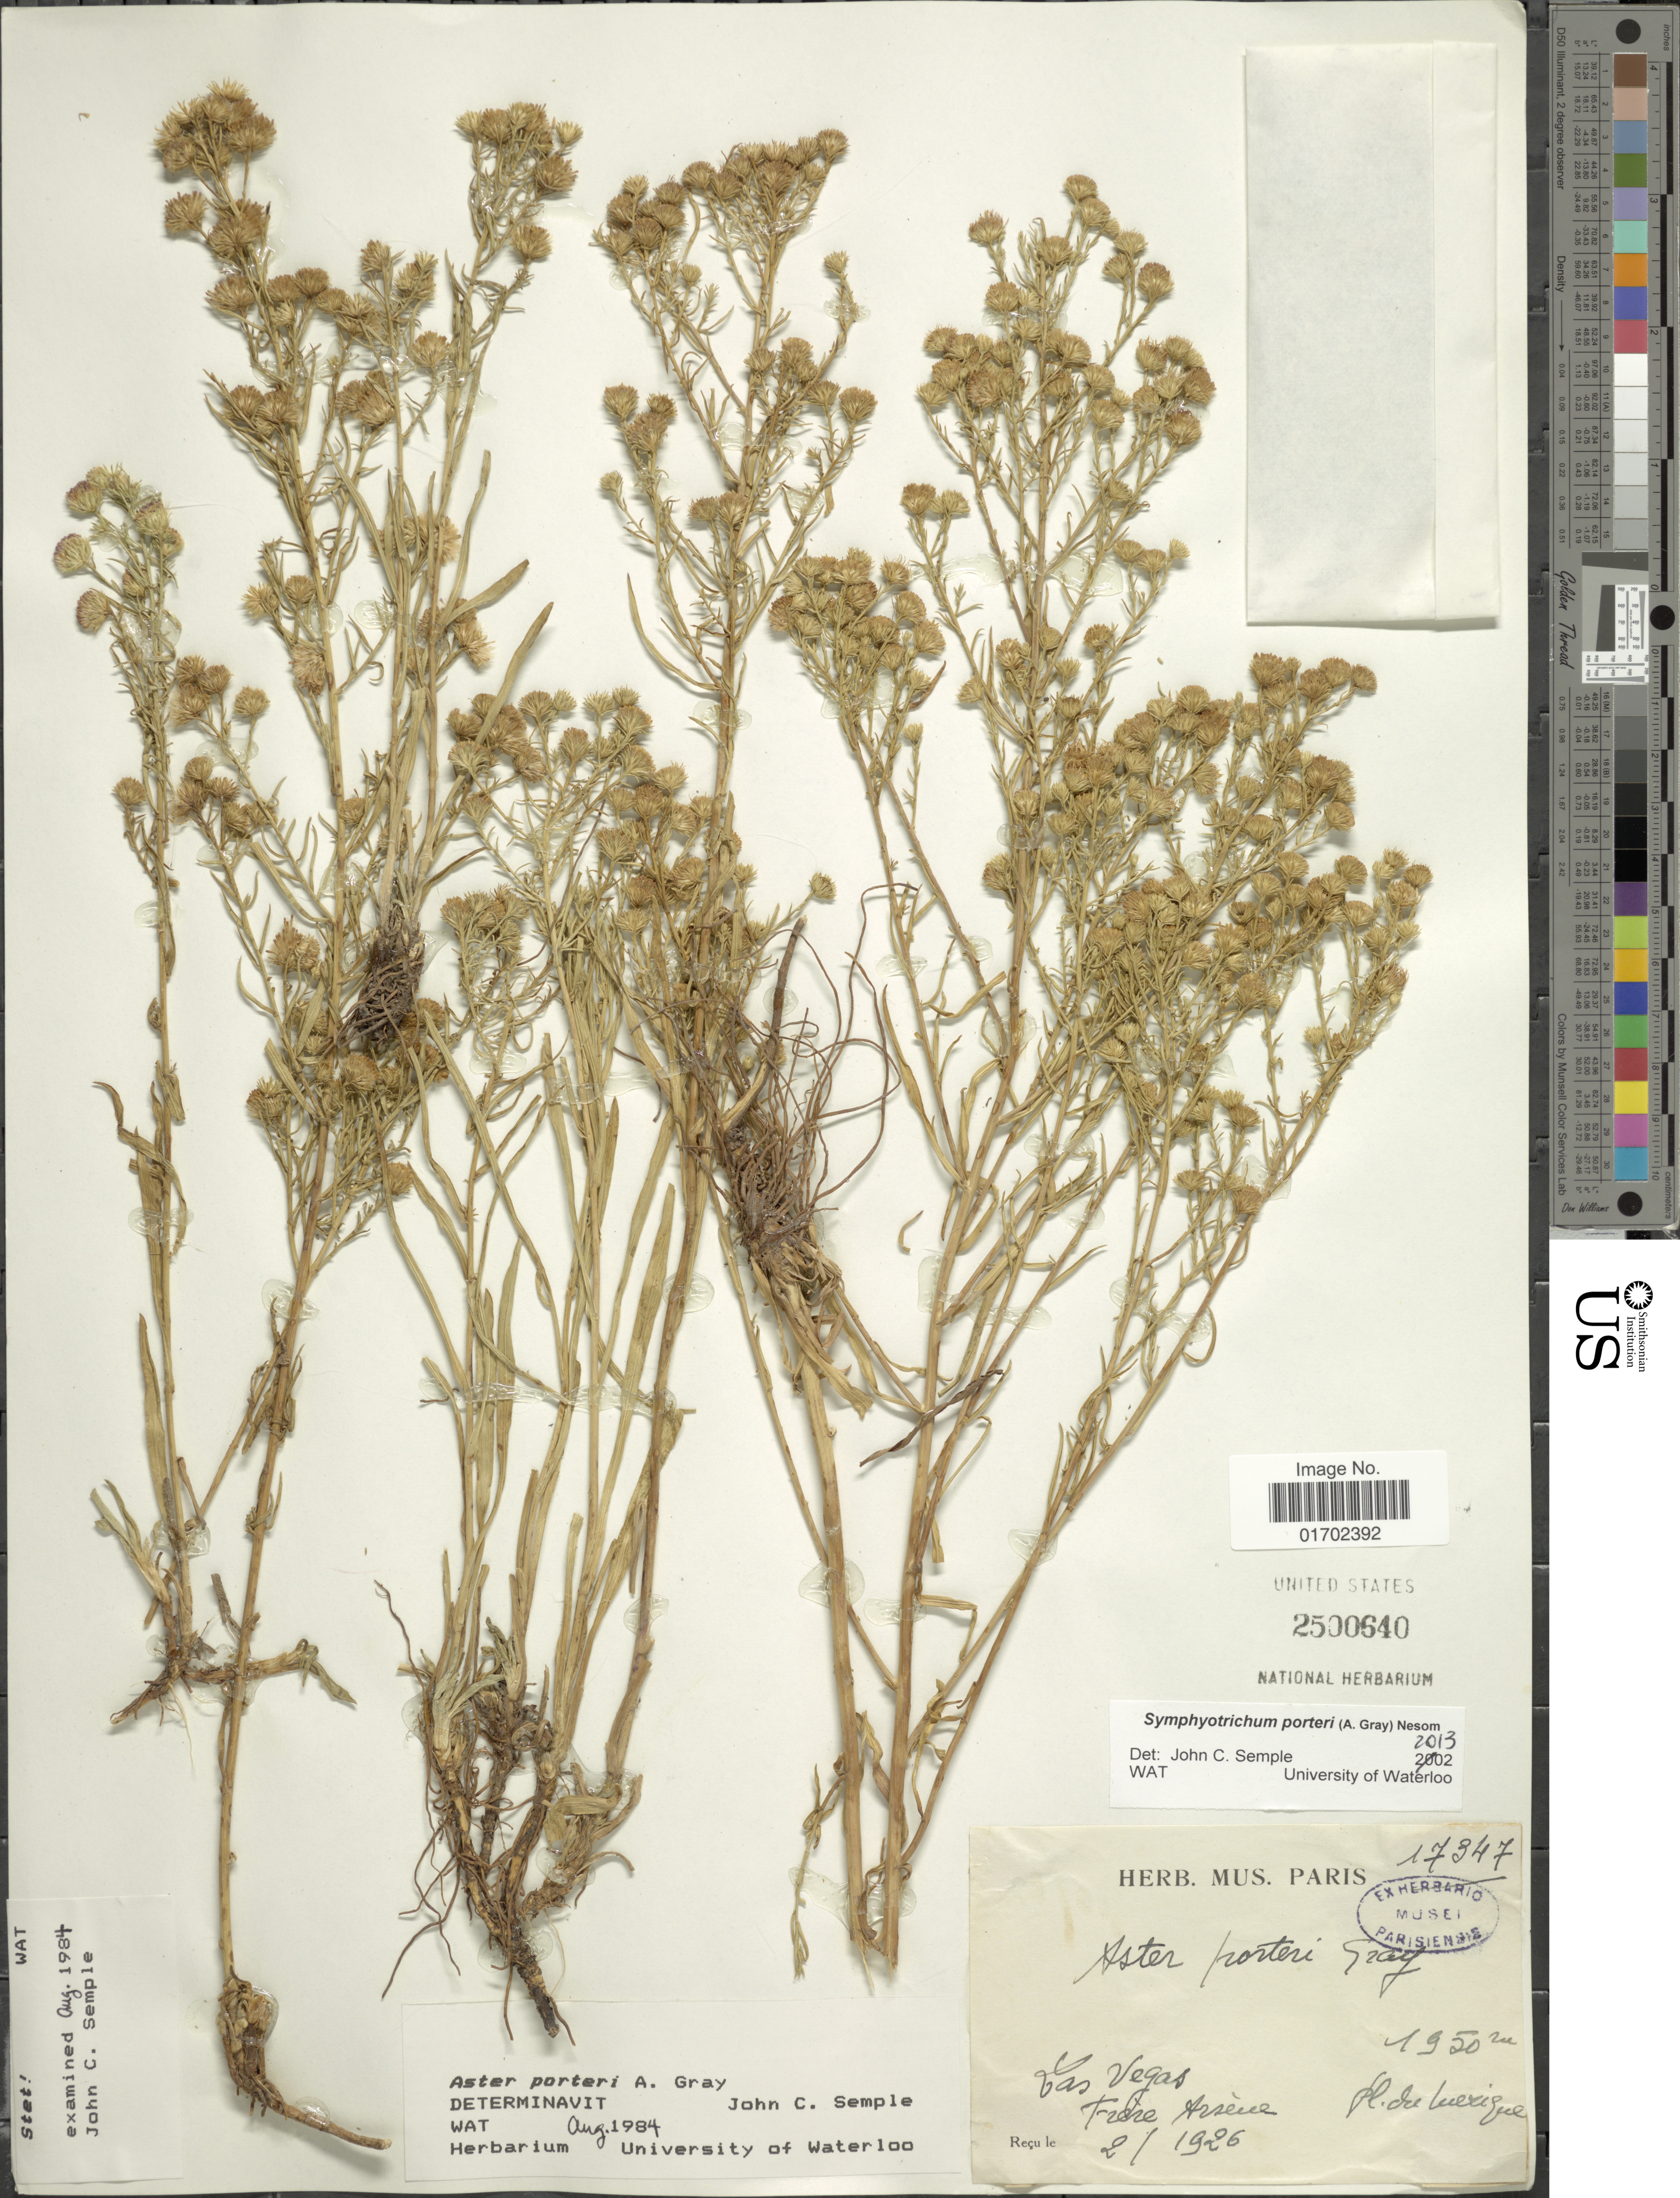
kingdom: Plantae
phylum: Tracheophyta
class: Magnoliopsida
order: Asterales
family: Asteraceae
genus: Symphyotrichum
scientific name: Symphyotrichum porteri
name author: (A. Gray) G.L. Nesom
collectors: Bro. G. Arsène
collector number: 17347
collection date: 1926-02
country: United States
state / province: New Mexico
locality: Las Vegas. Fl. du Mexique.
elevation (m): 1950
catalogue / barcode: US 2500640